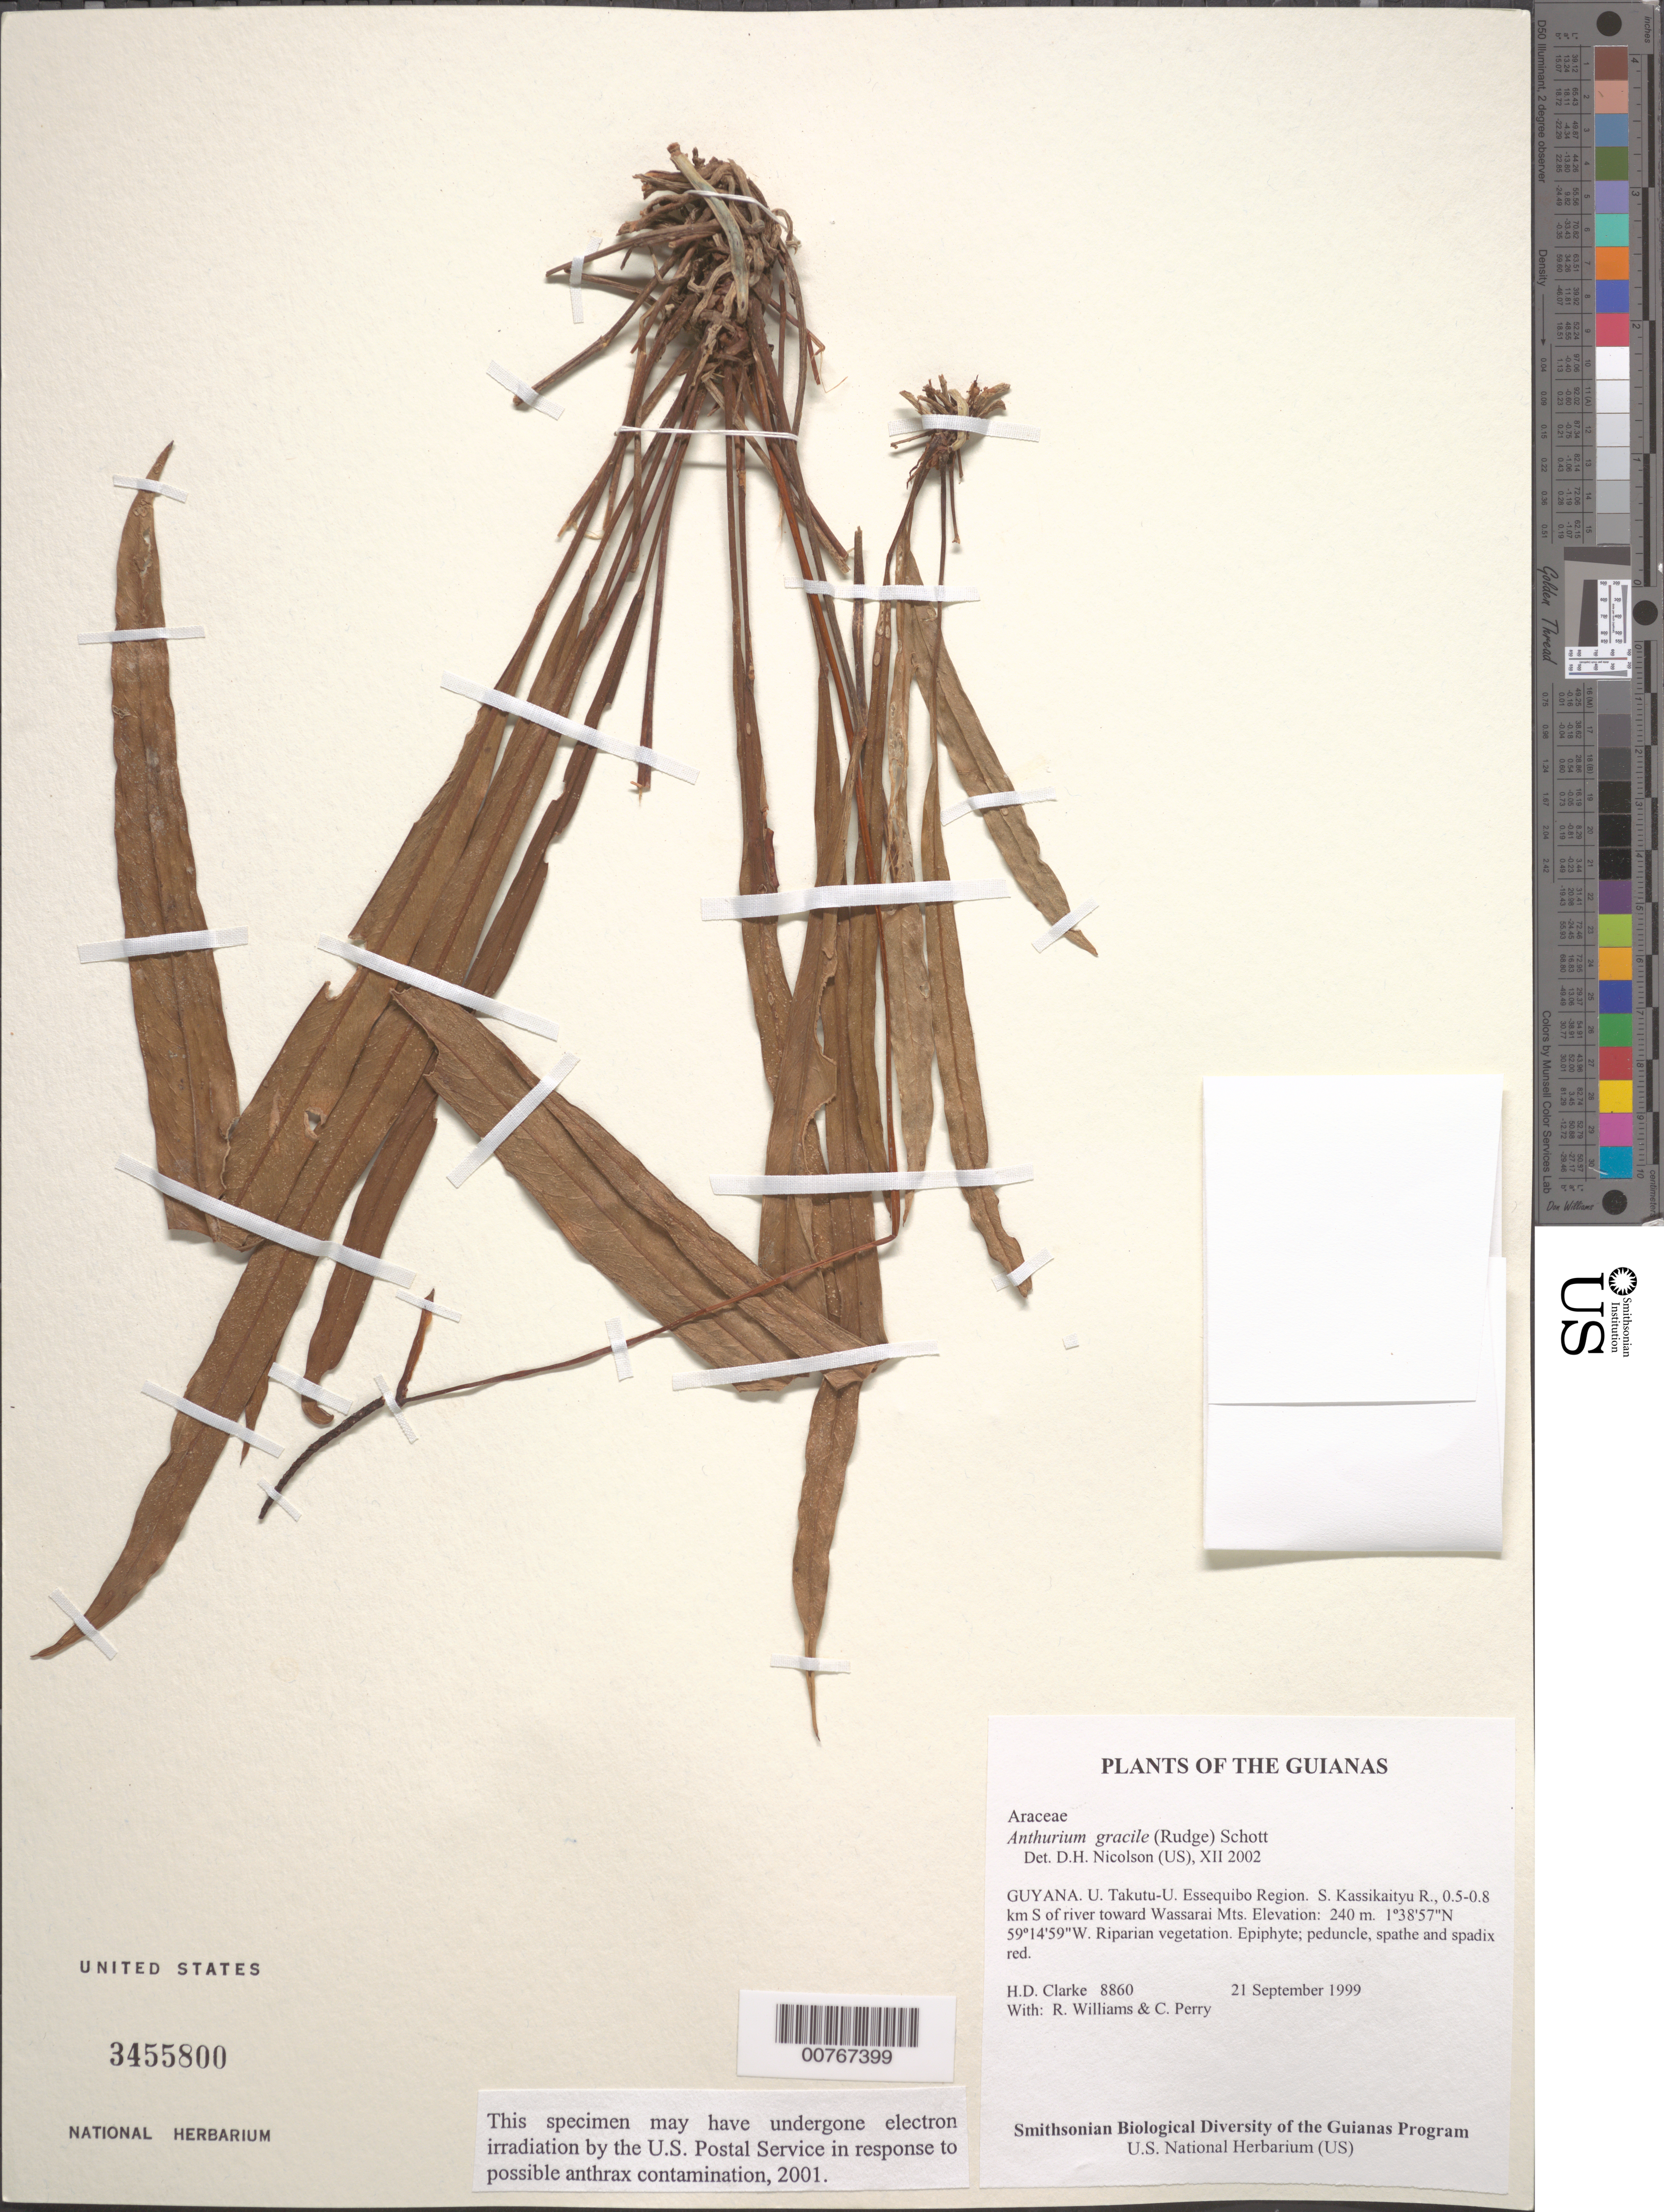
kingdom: Plantae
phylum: Tracheophyta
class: Liliopsida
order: Alismatales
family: Araceae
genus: Anthurium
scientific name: Anthurium gracile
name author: (Rudge) Schott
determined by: Nicolson, Dan H.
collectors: H. D. Clarke, R. Williams & C. Perry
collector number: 8860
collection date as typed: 21 September 1999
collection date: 1999-09-21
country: Guyana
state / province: U. Takutu-U. Essequibo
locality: S. Kassikaityu R., 0.5-0.8 km S of river toward Wassarai Mts.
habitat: Riparian vegetation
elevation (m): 240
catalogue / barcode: US 3455800